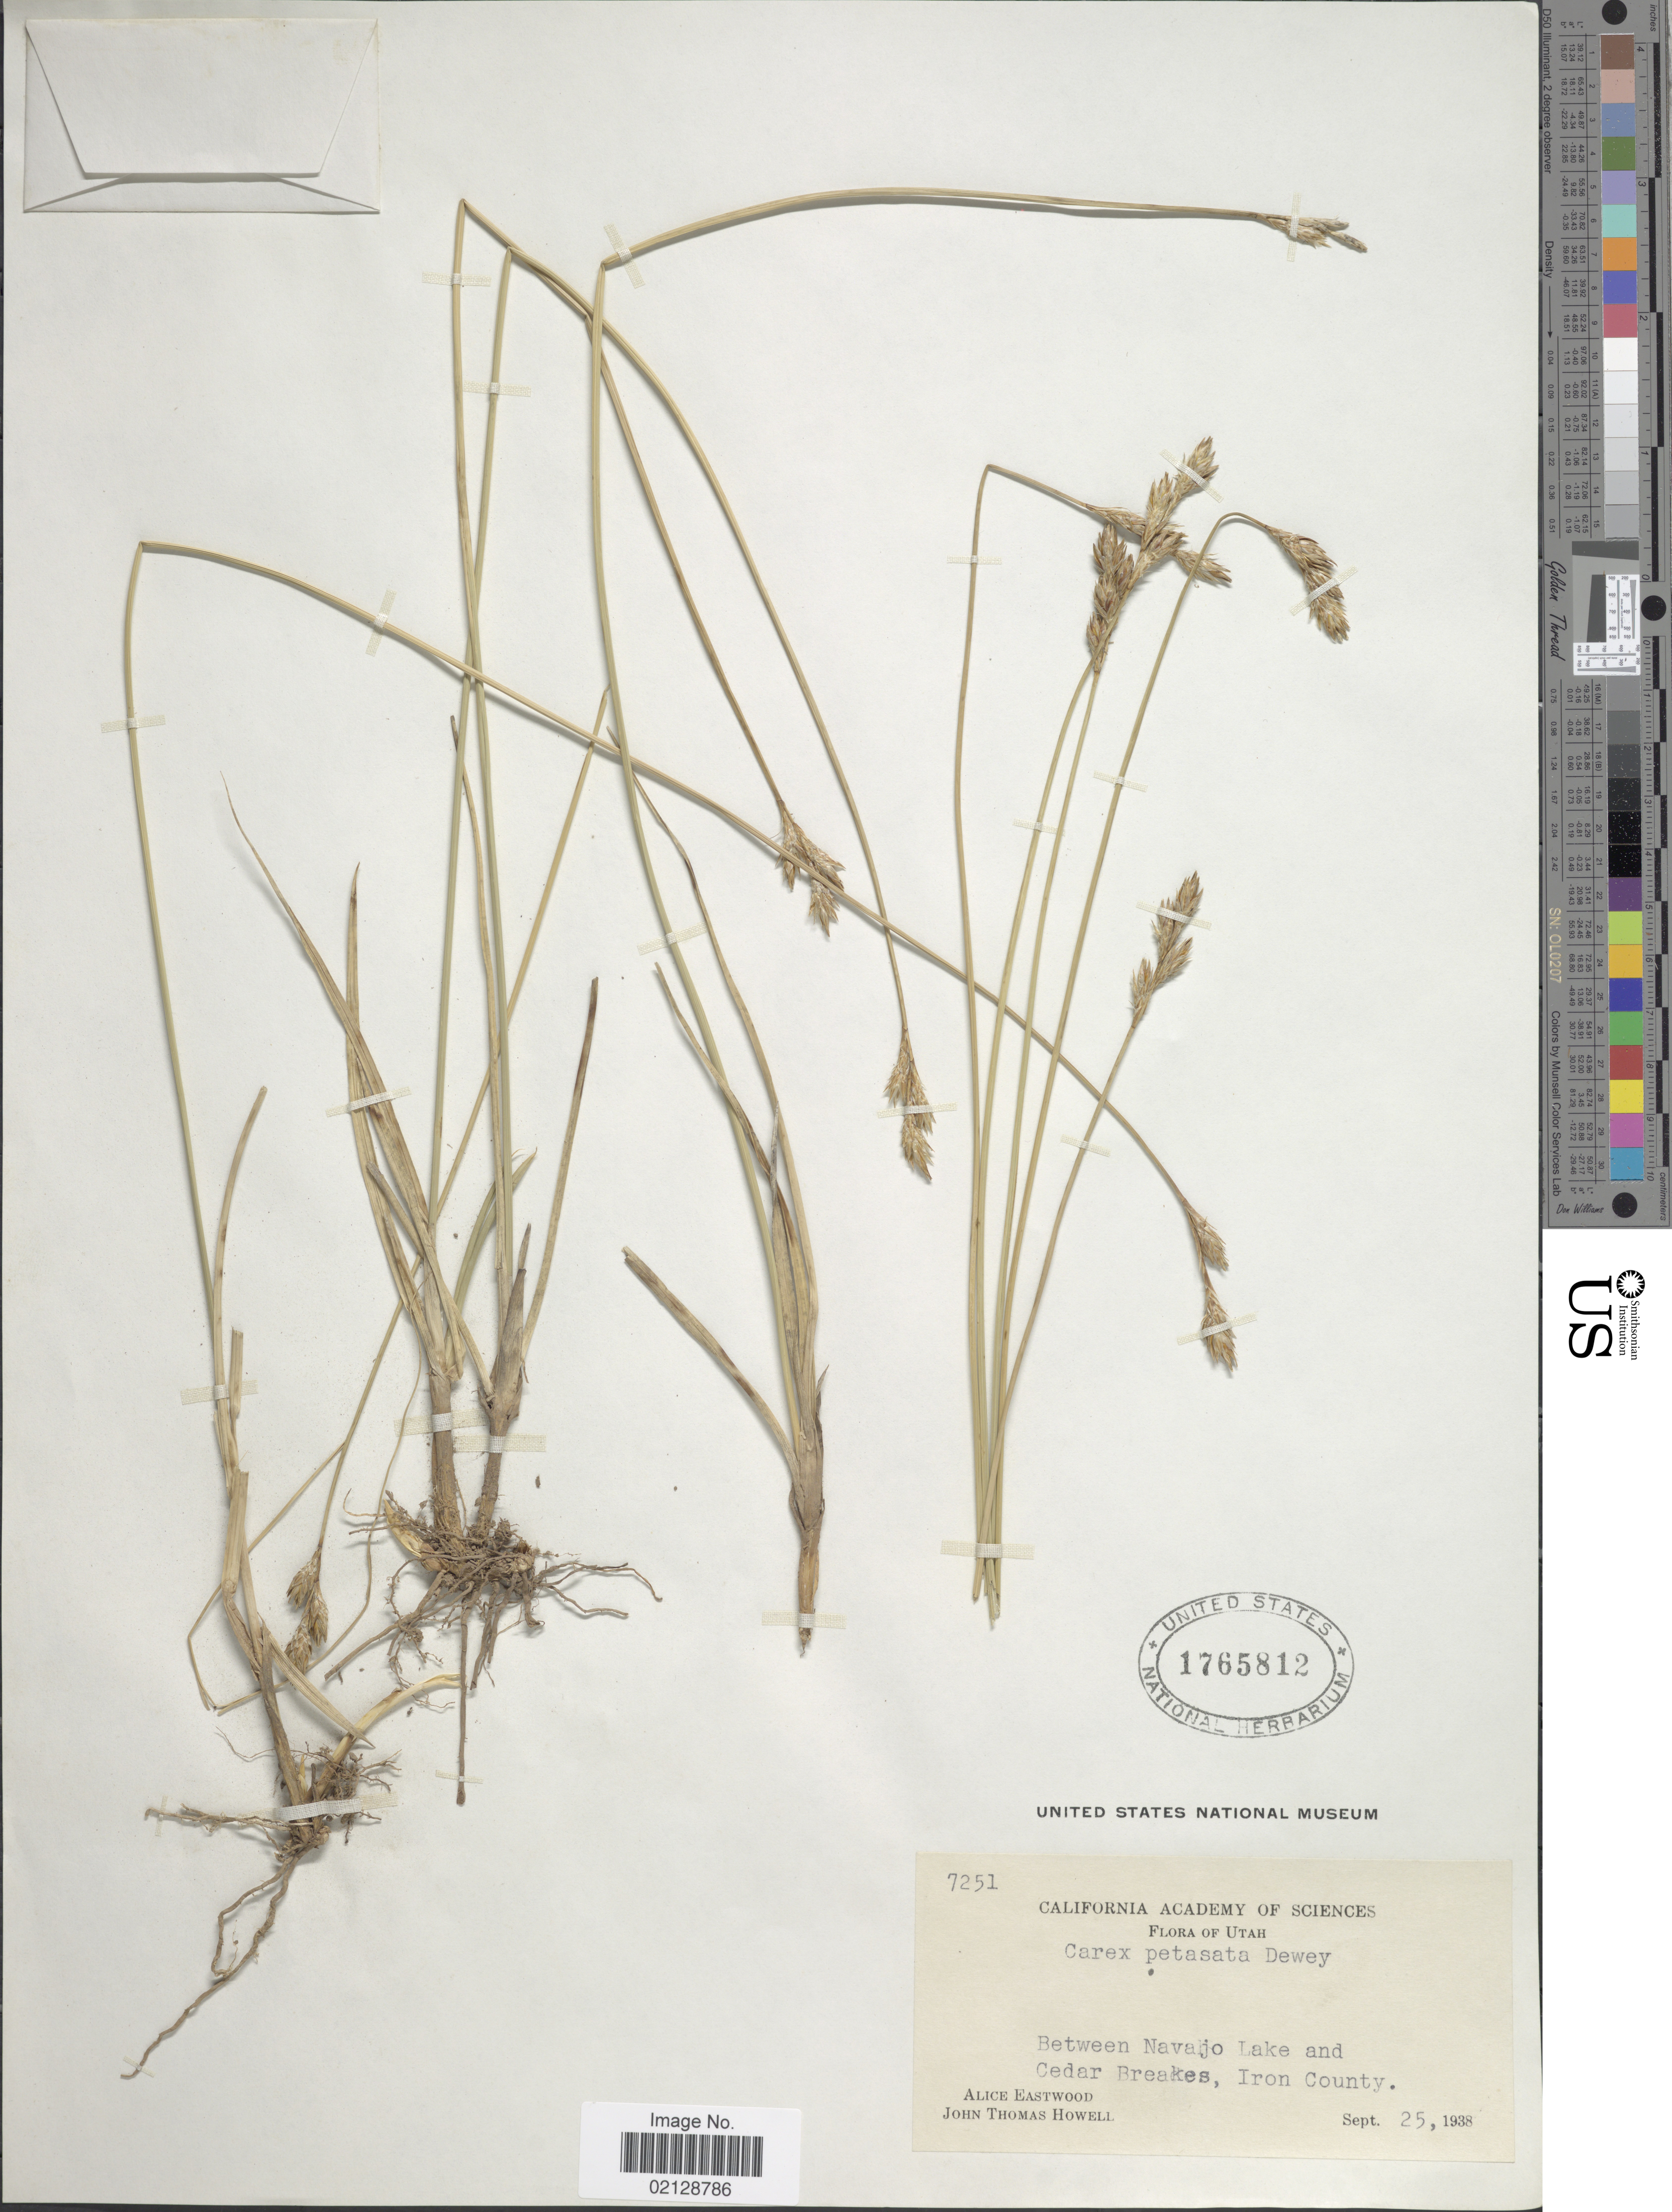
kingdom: Plantae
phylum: Tracheophyta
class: Liliopsida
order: Poales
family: Cyperaceae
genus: Carex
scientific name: Carex petasata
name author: Dewey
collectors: A. Eastwood & J. T. Howell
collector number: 7251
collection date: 1938-09-25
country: United States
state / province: Utah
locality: Between Navajo Lake and Cedar Breakes, Iron County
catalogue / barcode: US 1765812